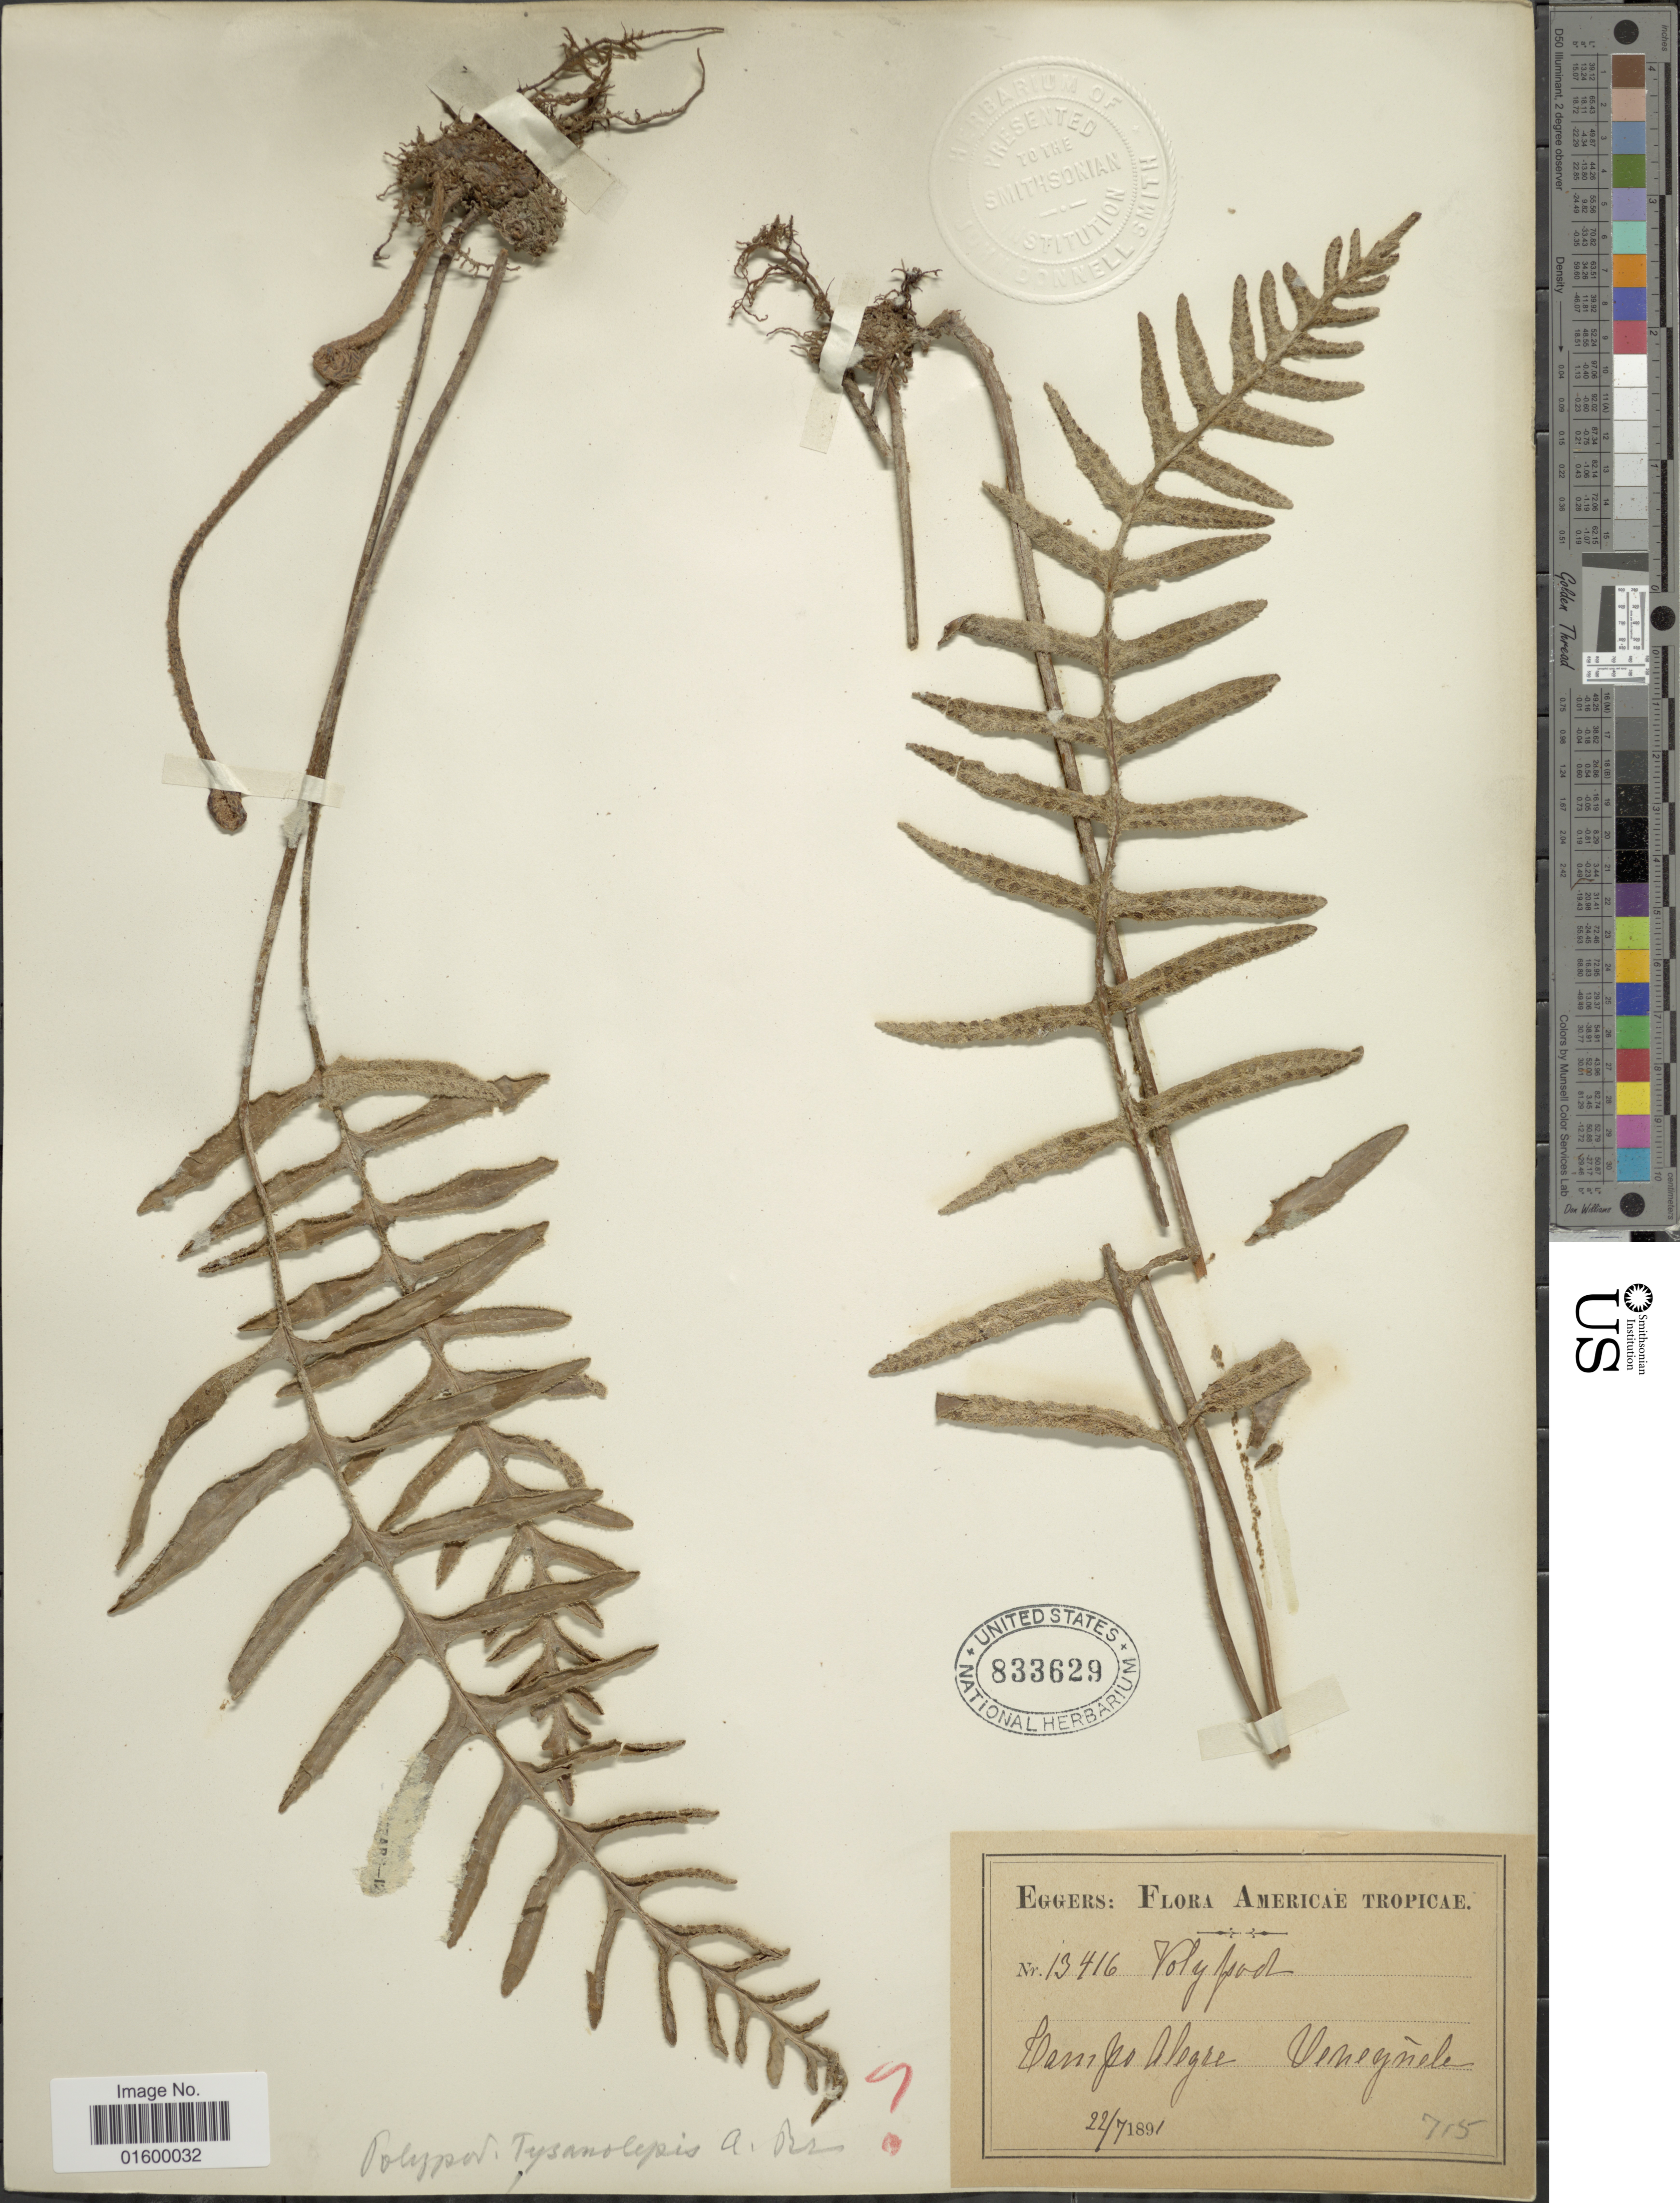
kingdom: Plantae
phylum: Tracheophyta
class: Polypodiopsida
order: Polypodiales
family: Polypodiaceae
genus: Pleopeltis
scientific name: Pleopeltis thyssanolepis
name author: (A. Braun ex Klotzsch) E.G. Andrews & Windham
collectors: -. Eggers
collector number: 13416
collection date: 1891-07-22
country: Venezuela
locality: Americae Tropicae, Campo Alegre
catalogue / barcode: US 833629